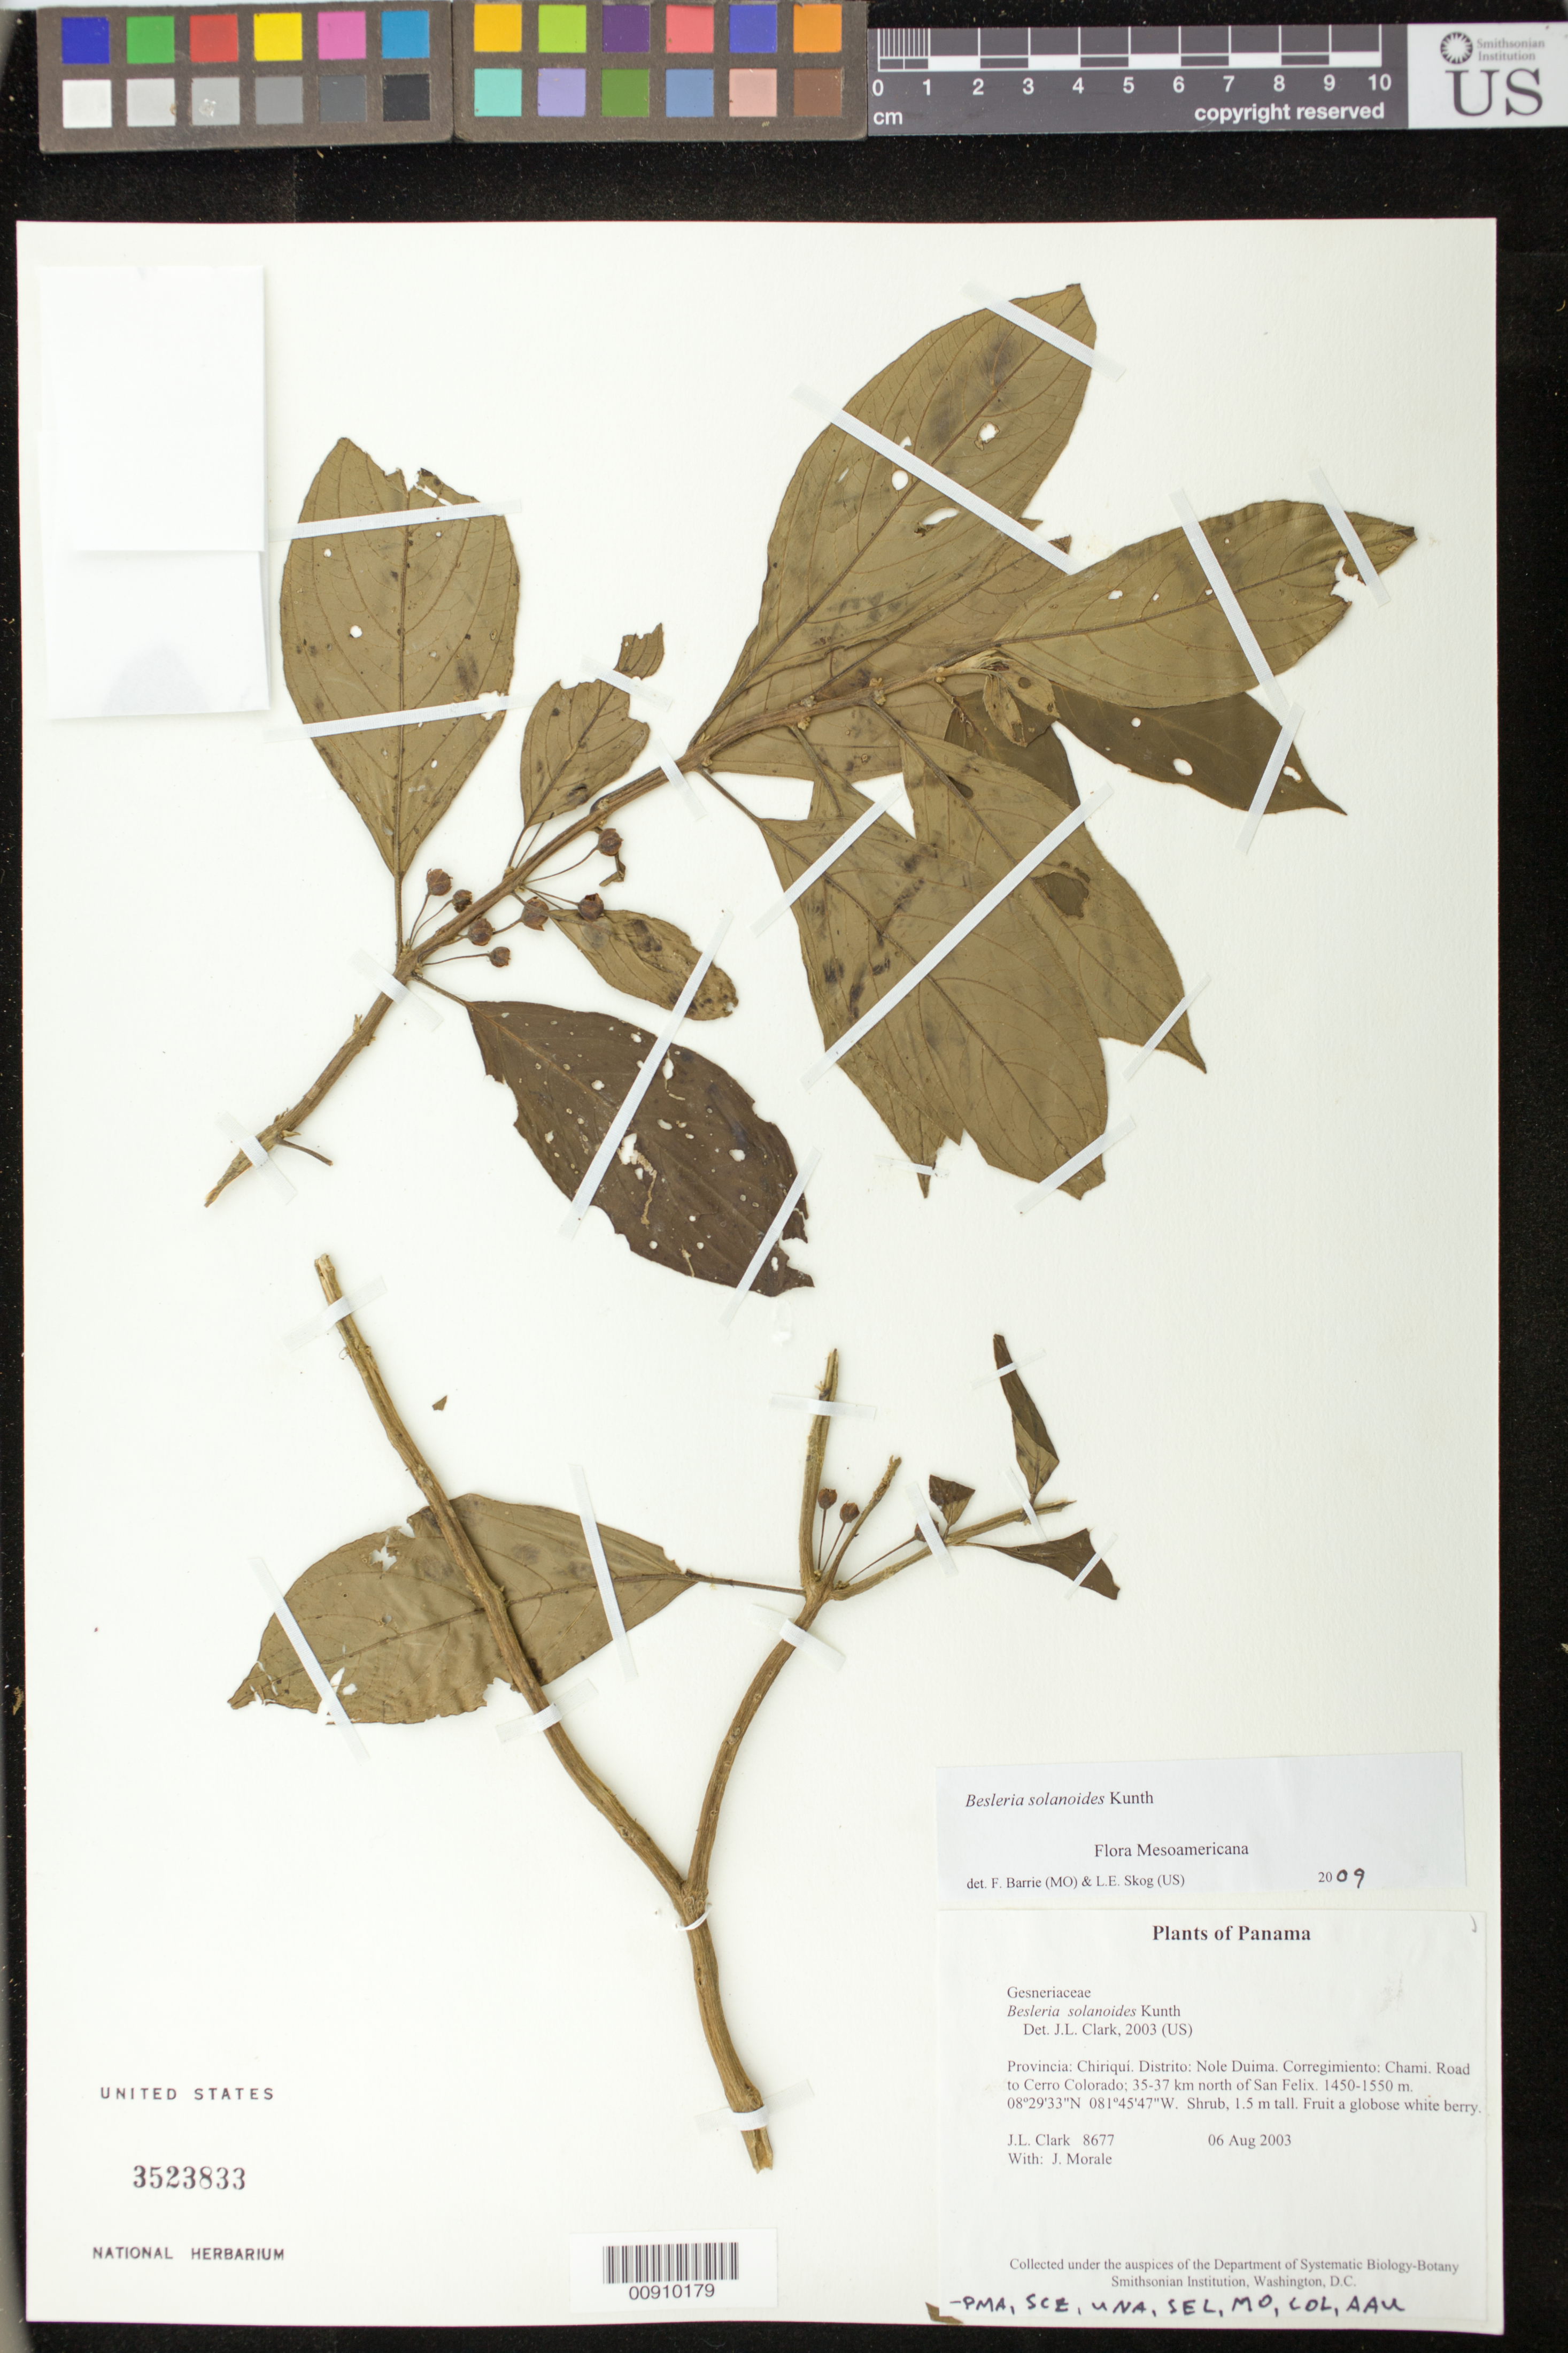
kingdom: Plantae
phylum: Tracheophyta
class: Magnoliopsida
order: Lamiales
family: Gesneriaceae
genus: Besleria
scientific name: Besleria solanoides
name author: Kunth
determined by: Clark, J. L., (SEL), The Marie Selby Botanical Garden (UNITED STATES)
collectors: J. L. Clark & J. Morale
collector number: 8677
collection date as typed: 06 Aug 2003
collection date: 2003-08-06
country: Panama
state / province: Ngöbe-Buglé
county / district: Nole Düima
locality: Corregimiento: Chami. Road to Cerro Colorado; 35-37 km north of San Felix.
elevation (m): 1450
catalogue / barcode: US 3523833